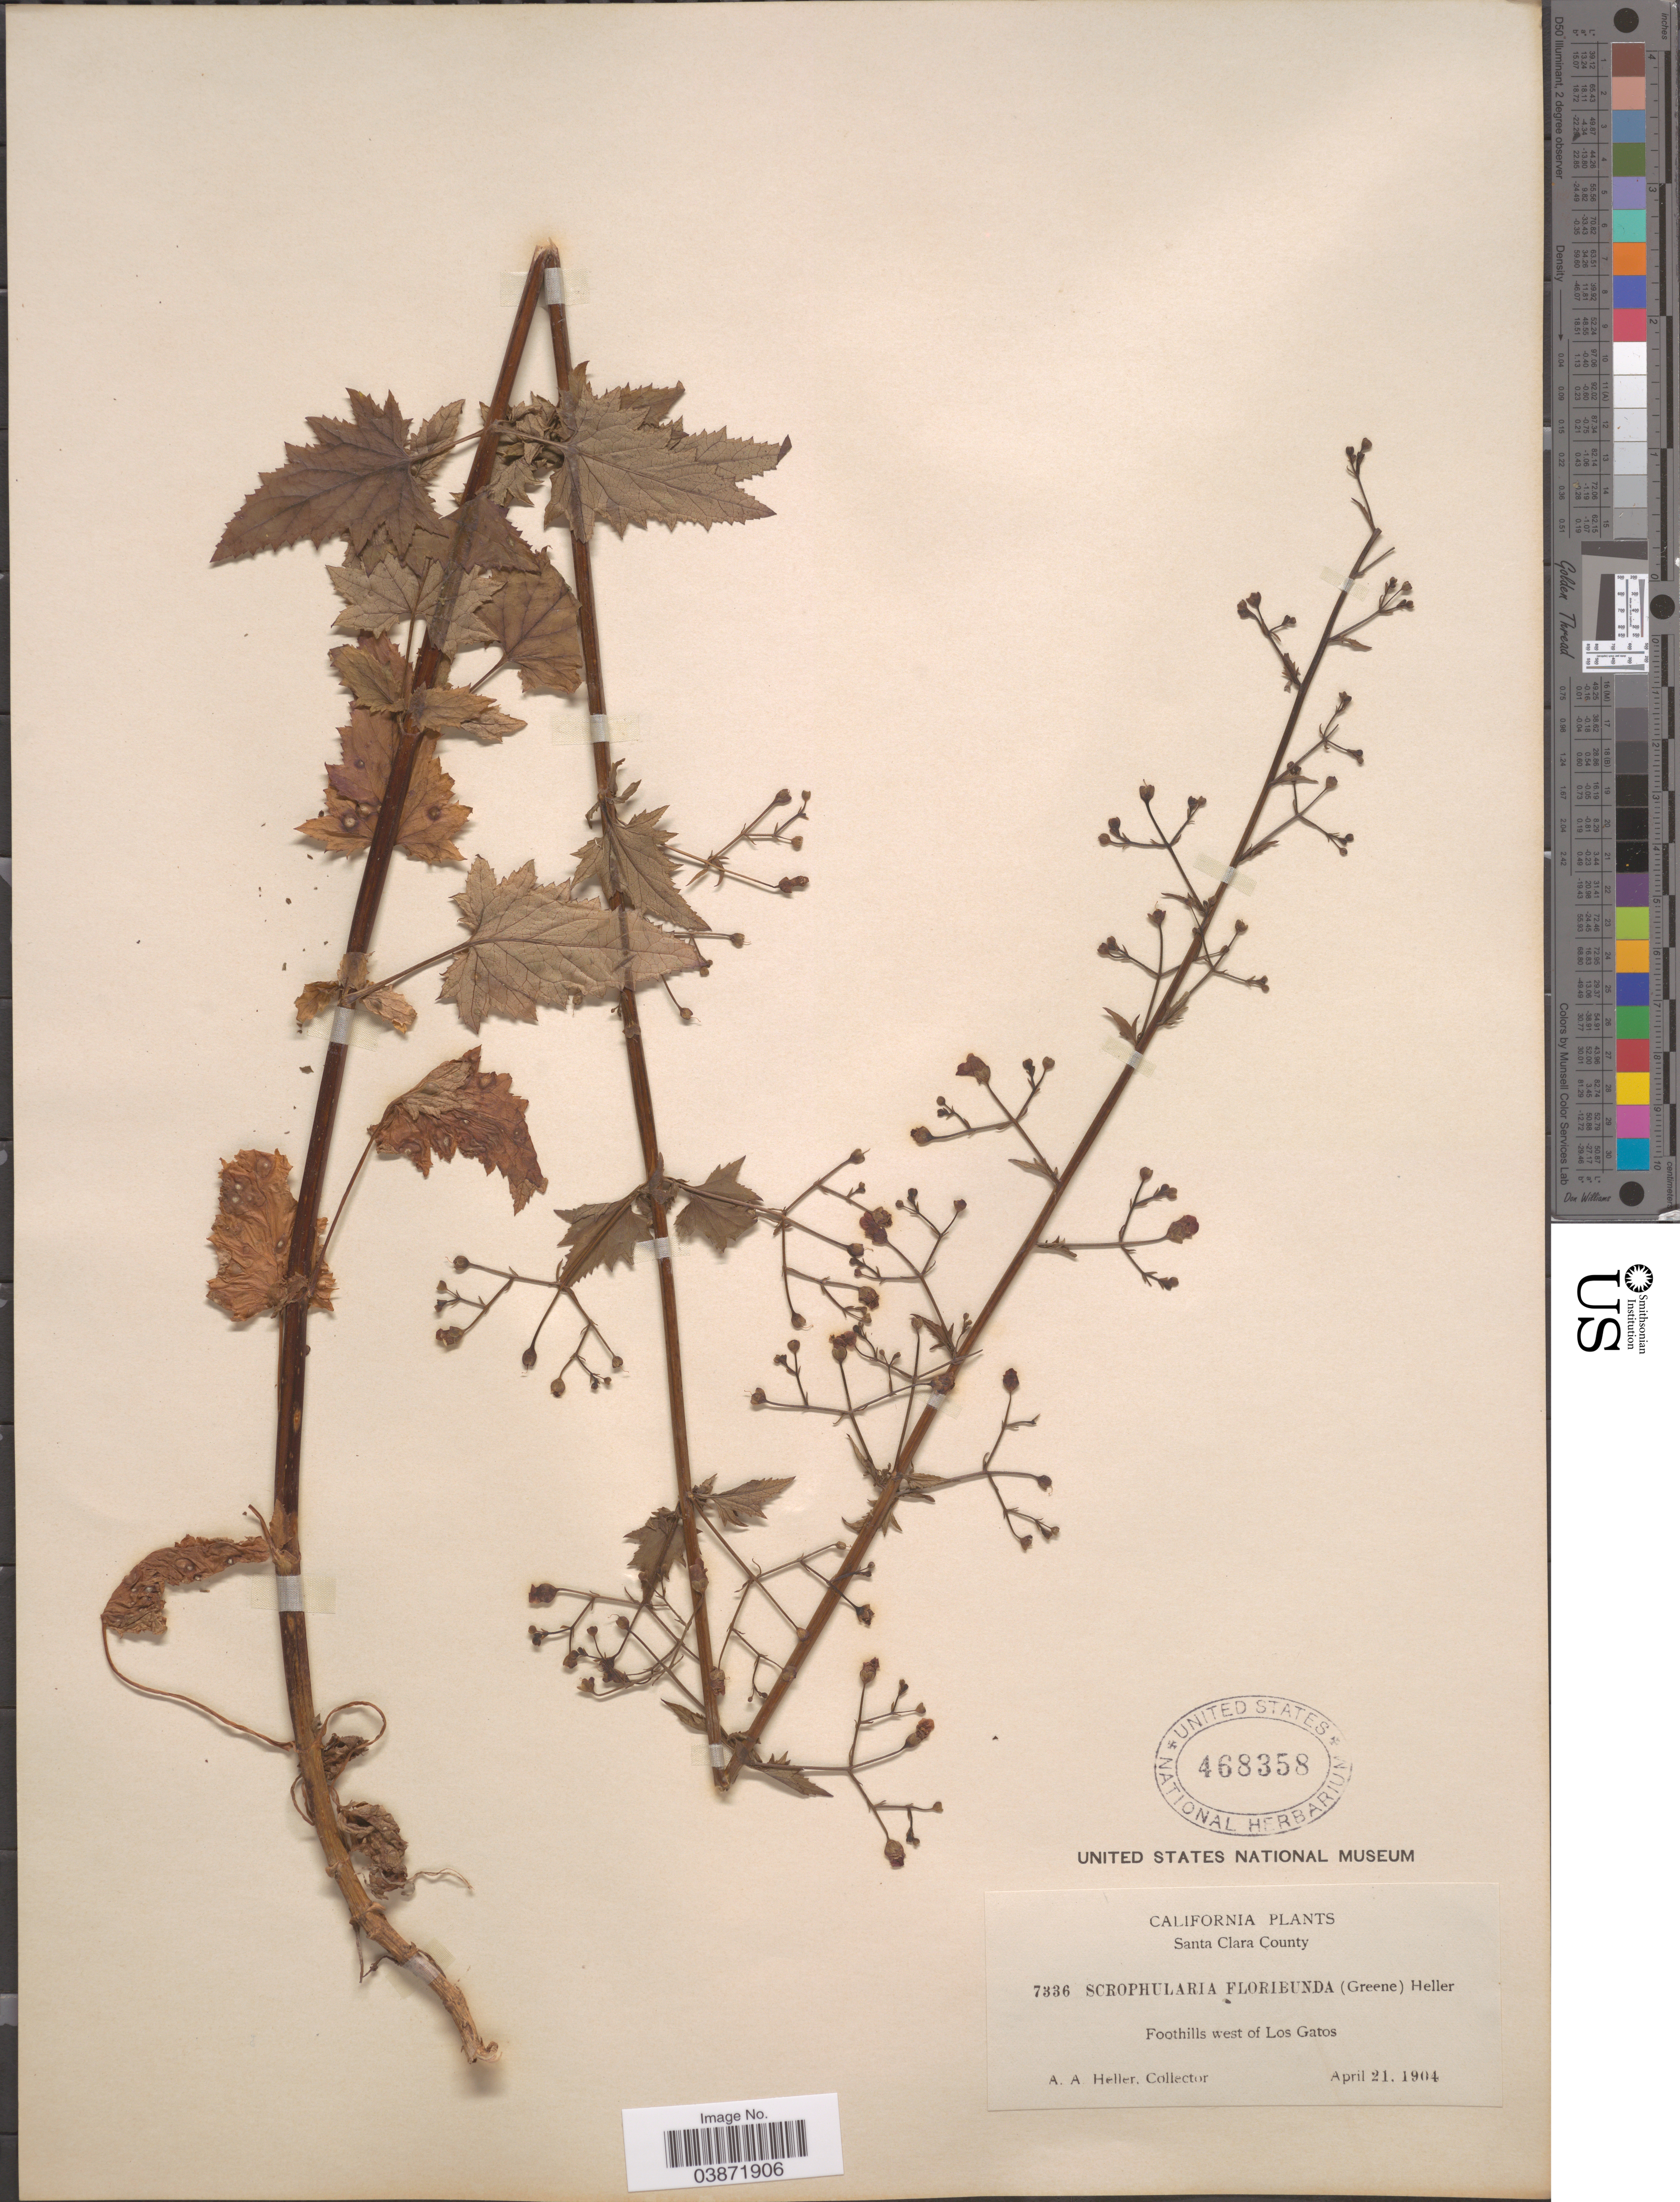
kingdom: Plantae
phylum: Tracheophyta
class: Magnoliopsida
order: Lamiales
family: Scrophulariaceae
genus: Scrophularia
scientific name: Scrophularia floribunda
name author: Boiss. & Balansa in Boiss.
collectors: A. A. Heller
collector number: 7336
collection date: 1904-04-21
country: United States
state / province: California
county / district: Santa Clara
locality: Santa Clara County. Foothills west of Los Gatos.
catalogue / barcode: US 468358